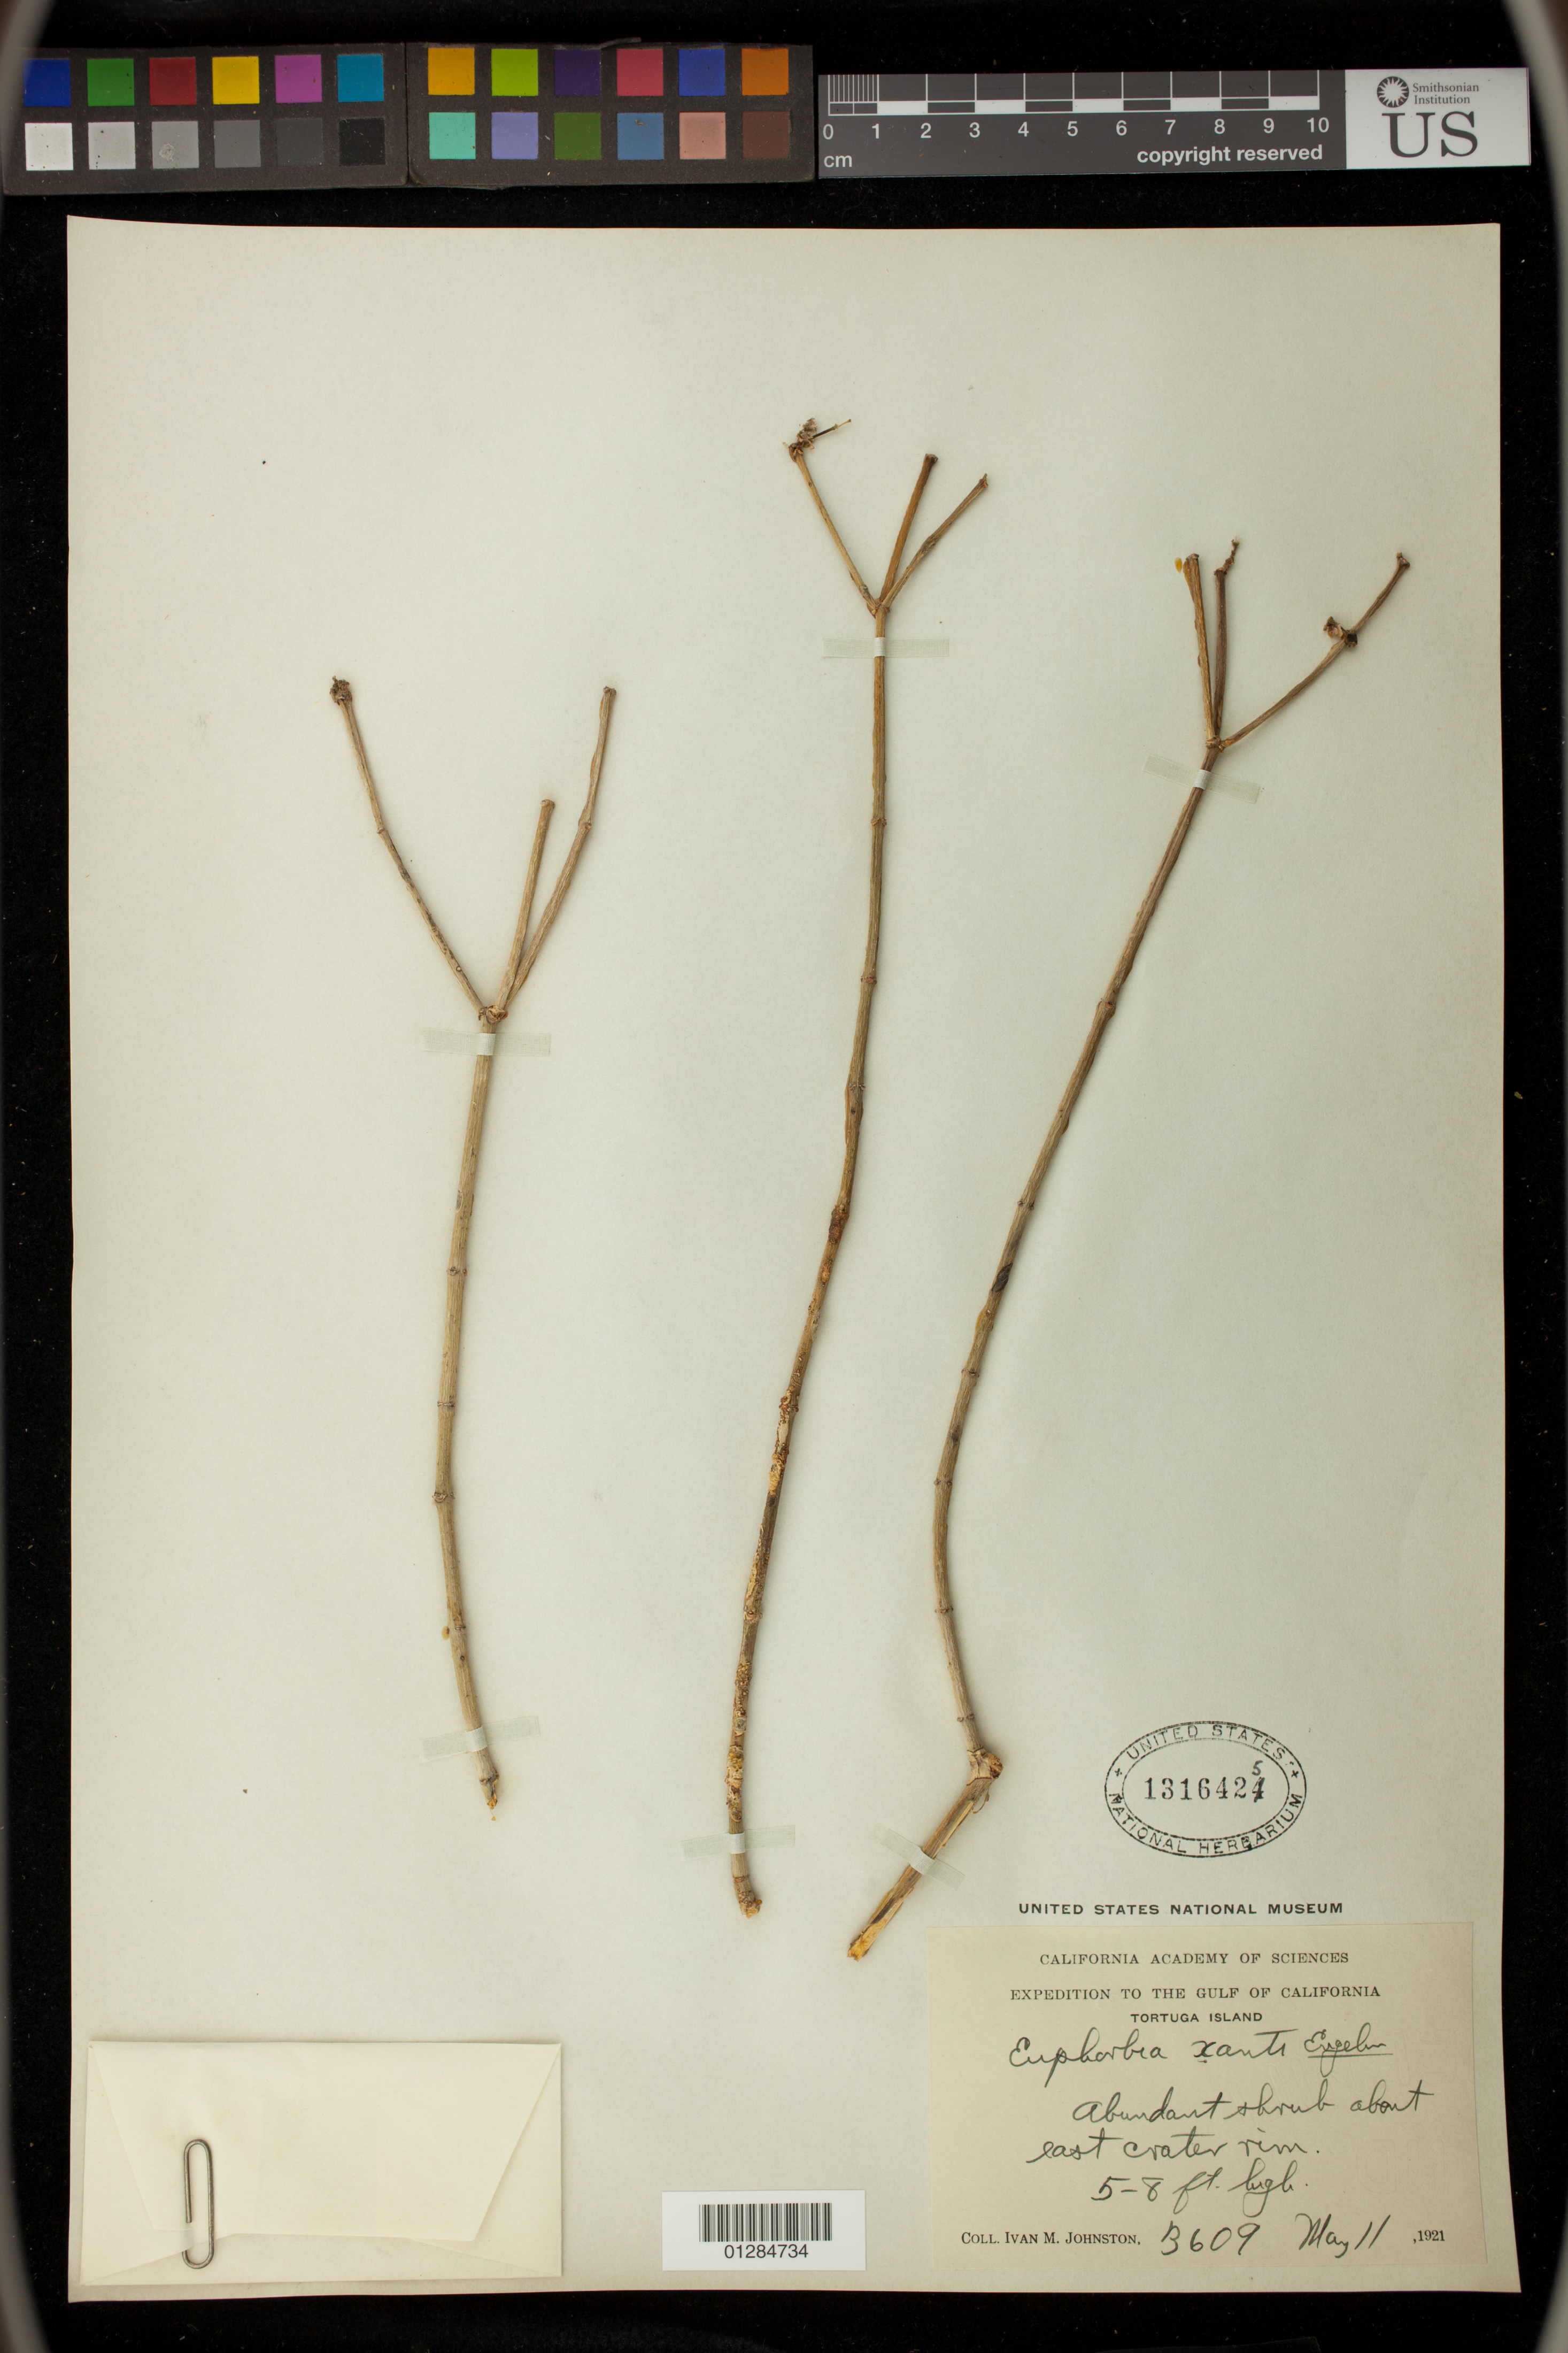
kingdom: Plantae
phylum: Tracheophyta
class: Magnoliopsida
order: Malpighiales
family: Euphorbiaceae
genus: Euphorbia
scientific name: Euphorbia xanti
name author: Engelm. ex Boiss.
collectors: I.M. Johnston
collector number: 3609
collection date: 1921-05-11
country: Mexico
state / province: Baja California Sur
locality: Tortuga Island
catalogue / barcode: US 1316425